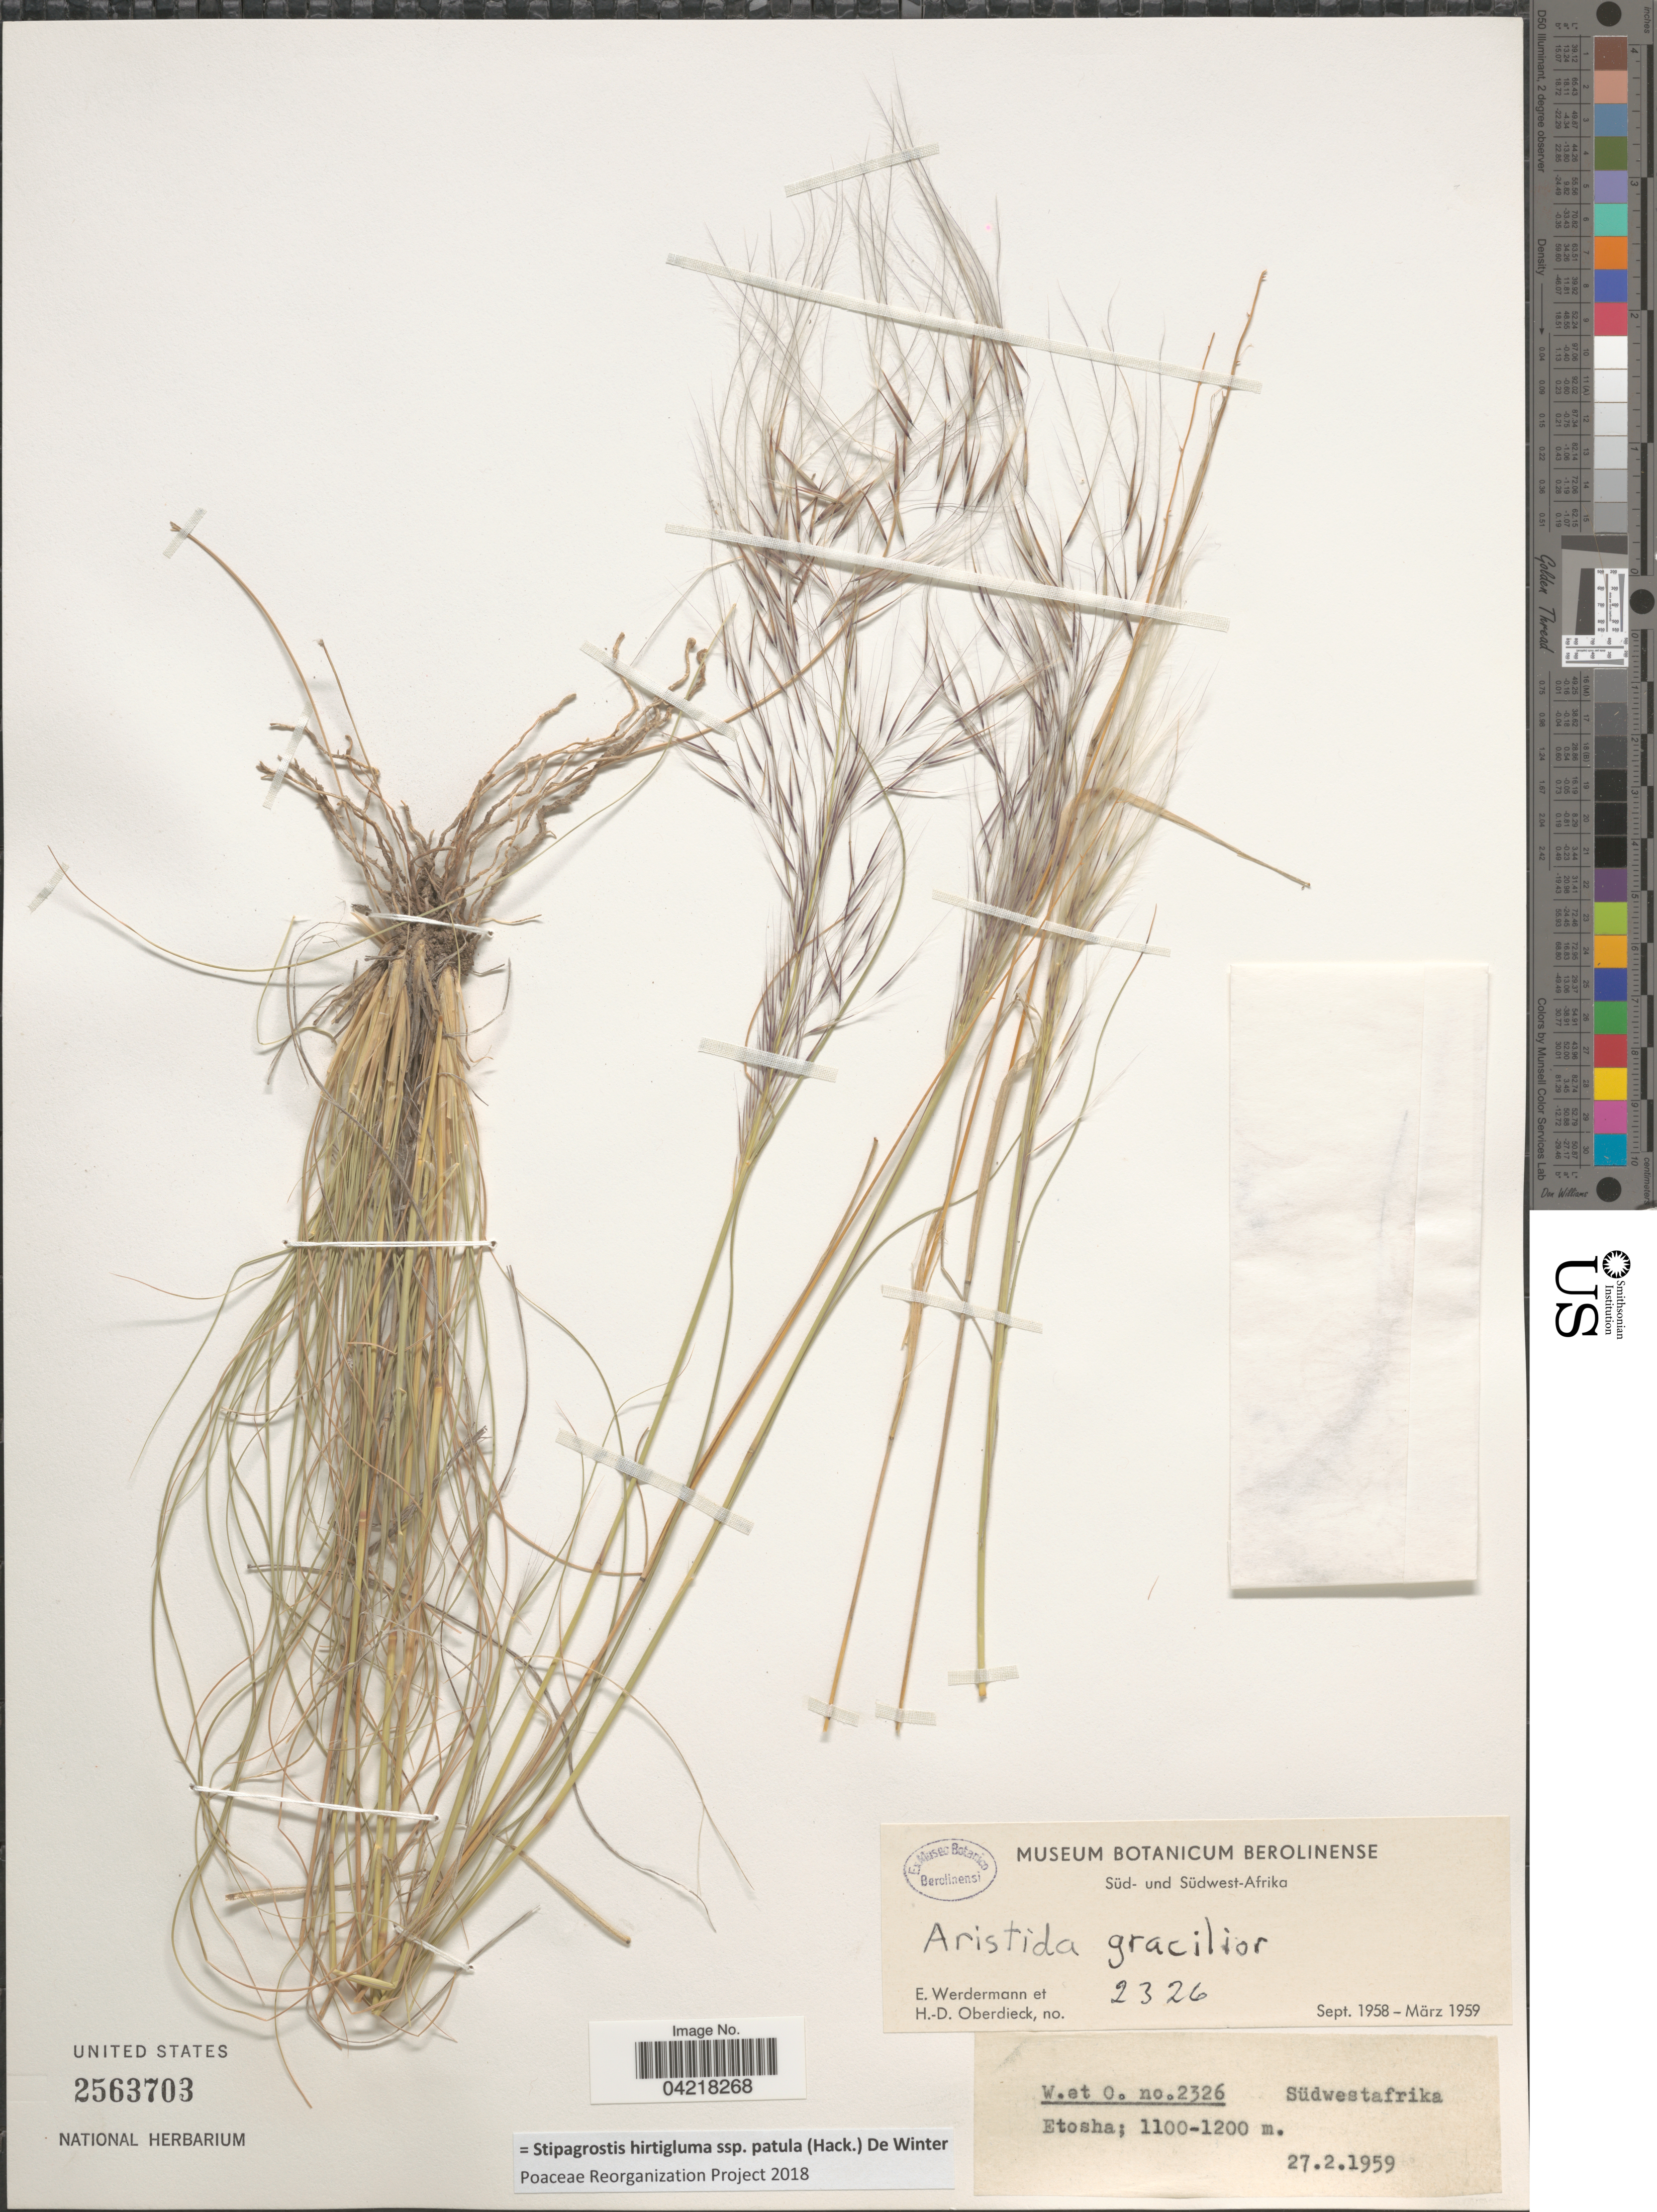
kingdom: Plantae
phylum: Tracheophyta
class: Liliopsida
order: Poales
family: Poaceae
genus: Stipagrostis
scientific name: Stipagrostis hirtigluma subsp. patula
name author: (Hack.) De Winter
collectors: E. Werdermann & H. Oberdieck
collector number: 2326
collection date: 1959-02-27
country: Namibia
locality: Südwest-Afrika. Etosha.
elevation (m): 1100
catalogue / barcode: US 2563703